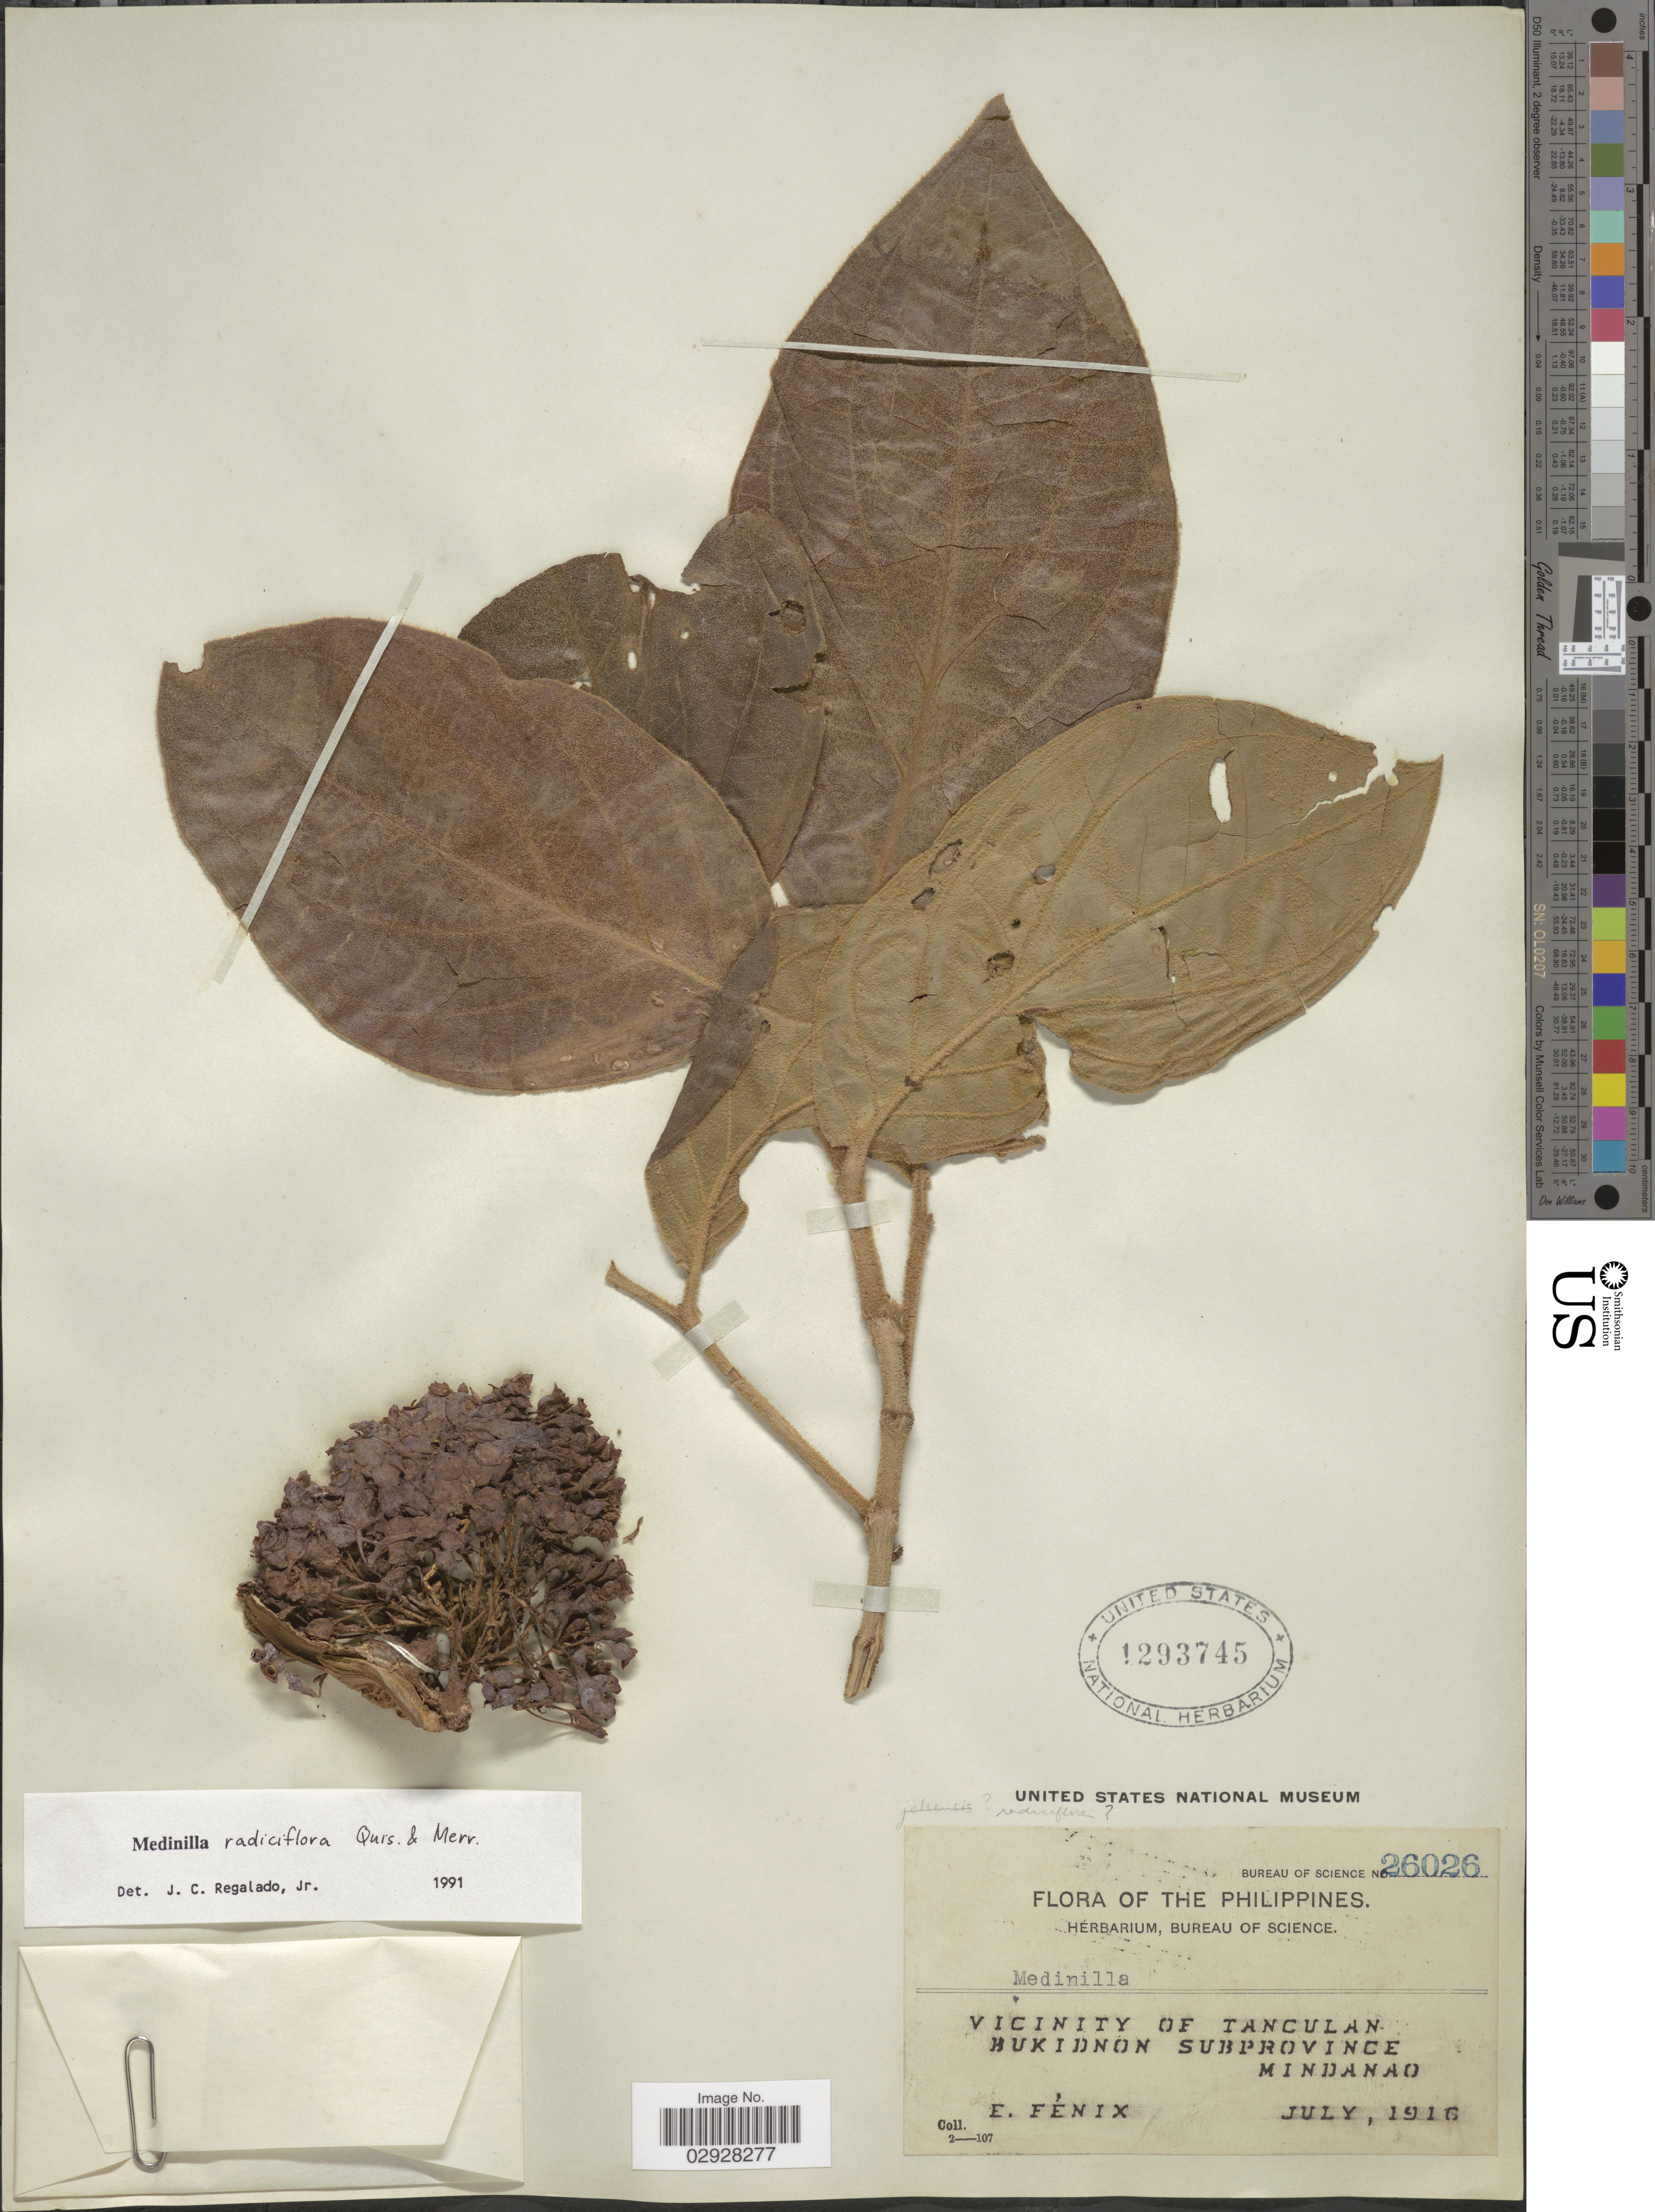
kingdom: Plantae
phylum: Tracheophyta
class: Magnoliopsida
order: Myrtales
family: Melastomataceae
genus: Medinilla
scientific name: Medinilla radiciflora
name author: Quisumb. & Merr.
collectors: E. Fénix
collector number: Bureau of Science 26026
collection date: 1916-07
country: Philippines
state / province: Northern Mindanao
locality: Vicinity of Tanculan. Bukidnon Subprovince Mundanao.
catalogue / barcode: US 1293745